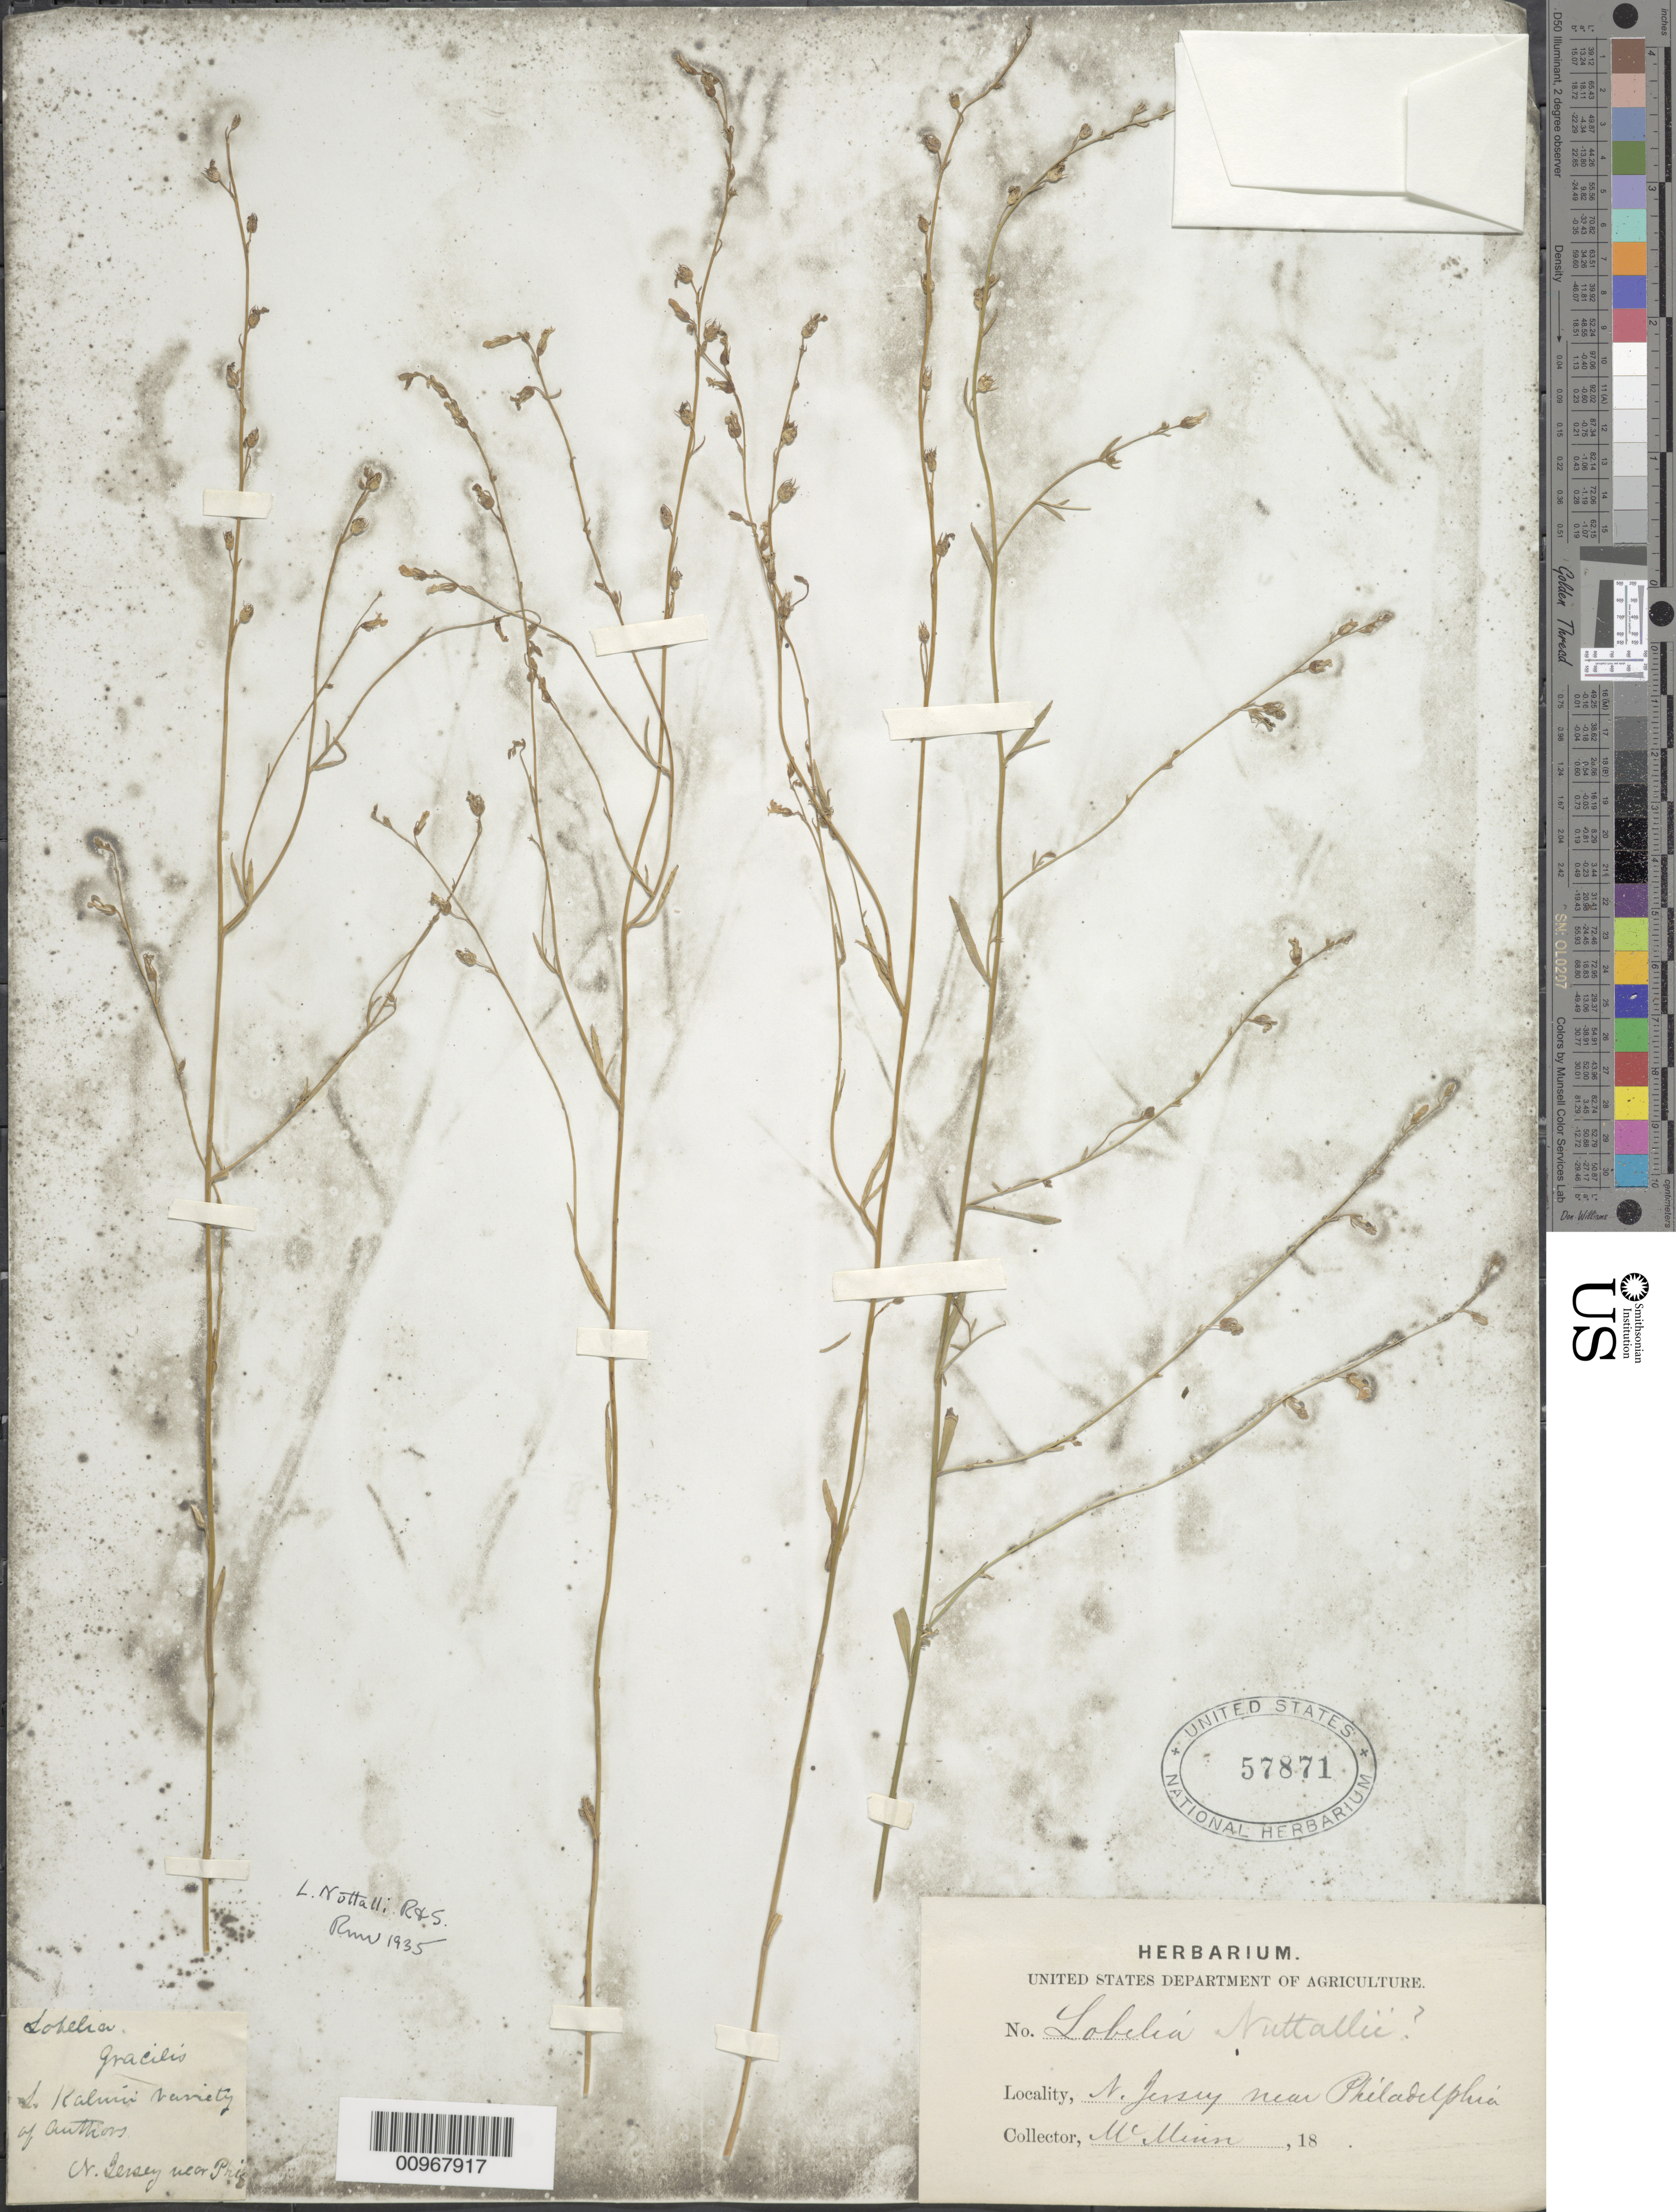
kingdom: Plantae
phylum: Tracheophyta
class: Magnoliopsida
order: Asterales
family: Campanulaceae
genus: Lobelia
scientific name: Lobelia nuttallii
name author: Schult.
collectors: H. E. McMinn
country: United States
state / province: New Jersey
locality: near Philadelphia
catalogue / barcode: US 57871